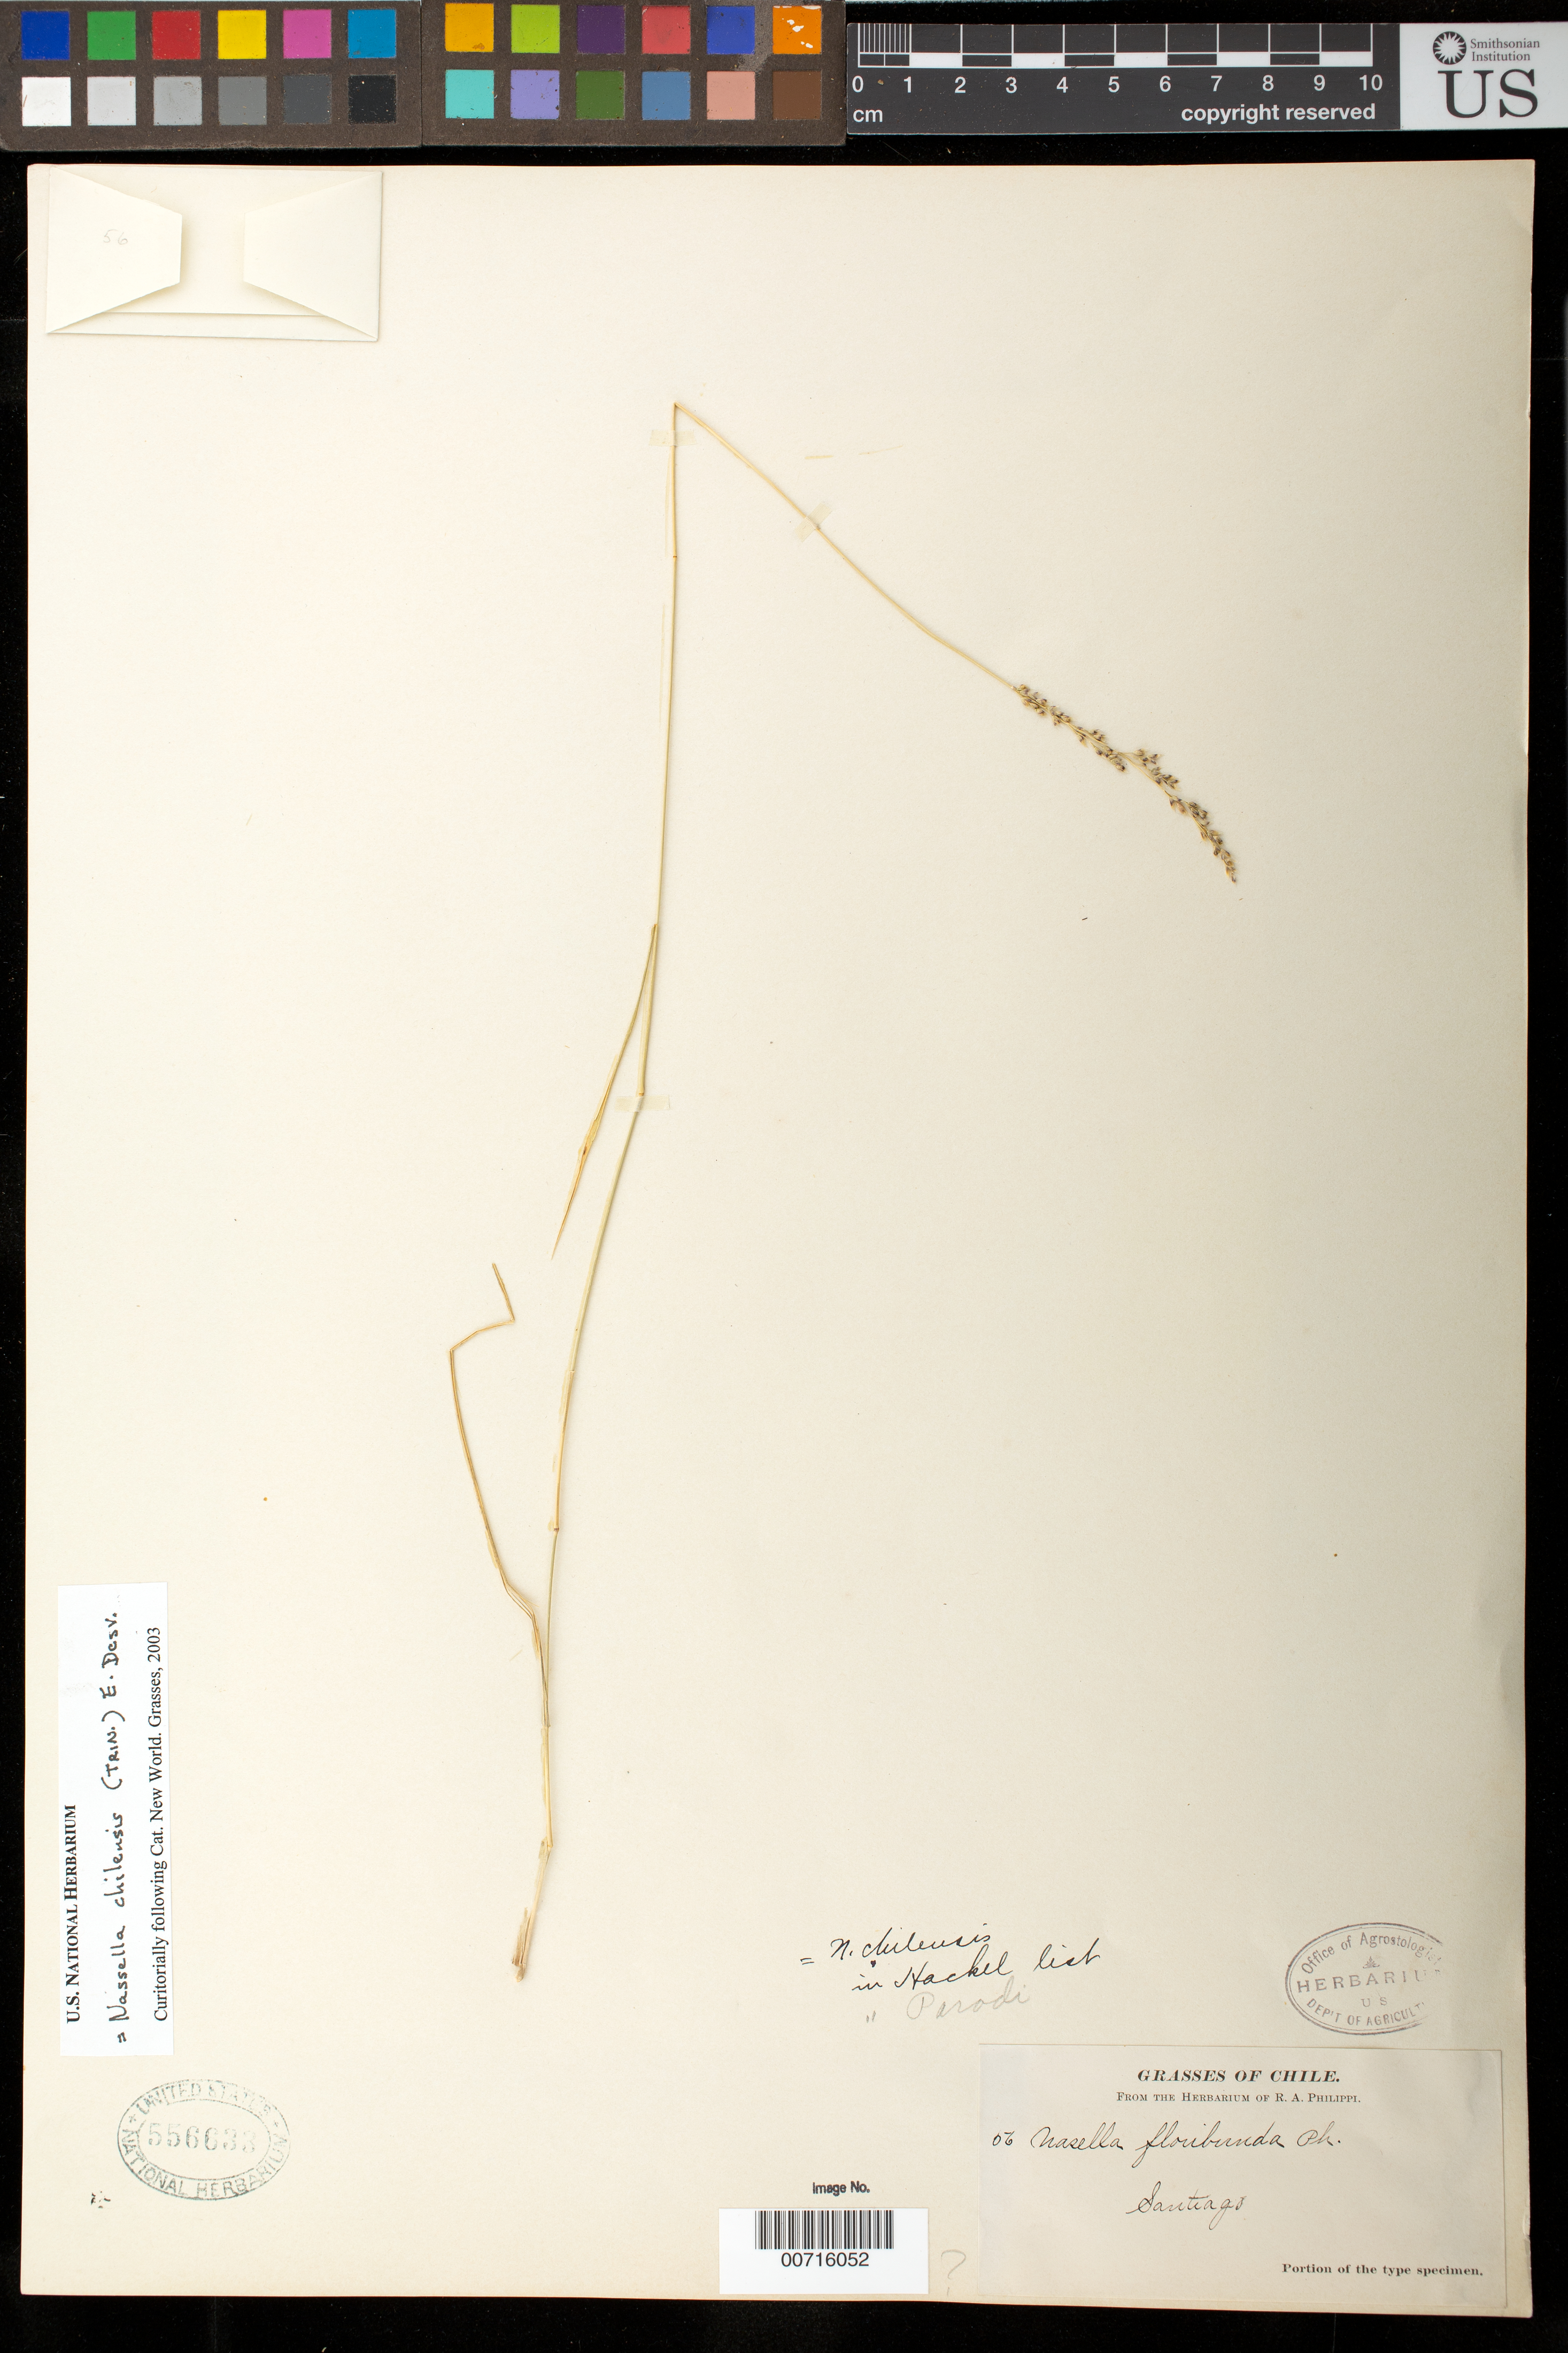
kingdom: Plantae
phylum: Tracheophyta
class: Liliopsida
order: Poales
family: Poaceae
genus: Nassella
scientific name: Nassella floribunda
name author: Phil.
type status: Isotype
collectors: ex. herb. R.A. Philippi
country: Chile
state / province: Región Metropolitana (RM)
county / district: Santiago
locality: Santiago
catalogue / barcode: US 556633